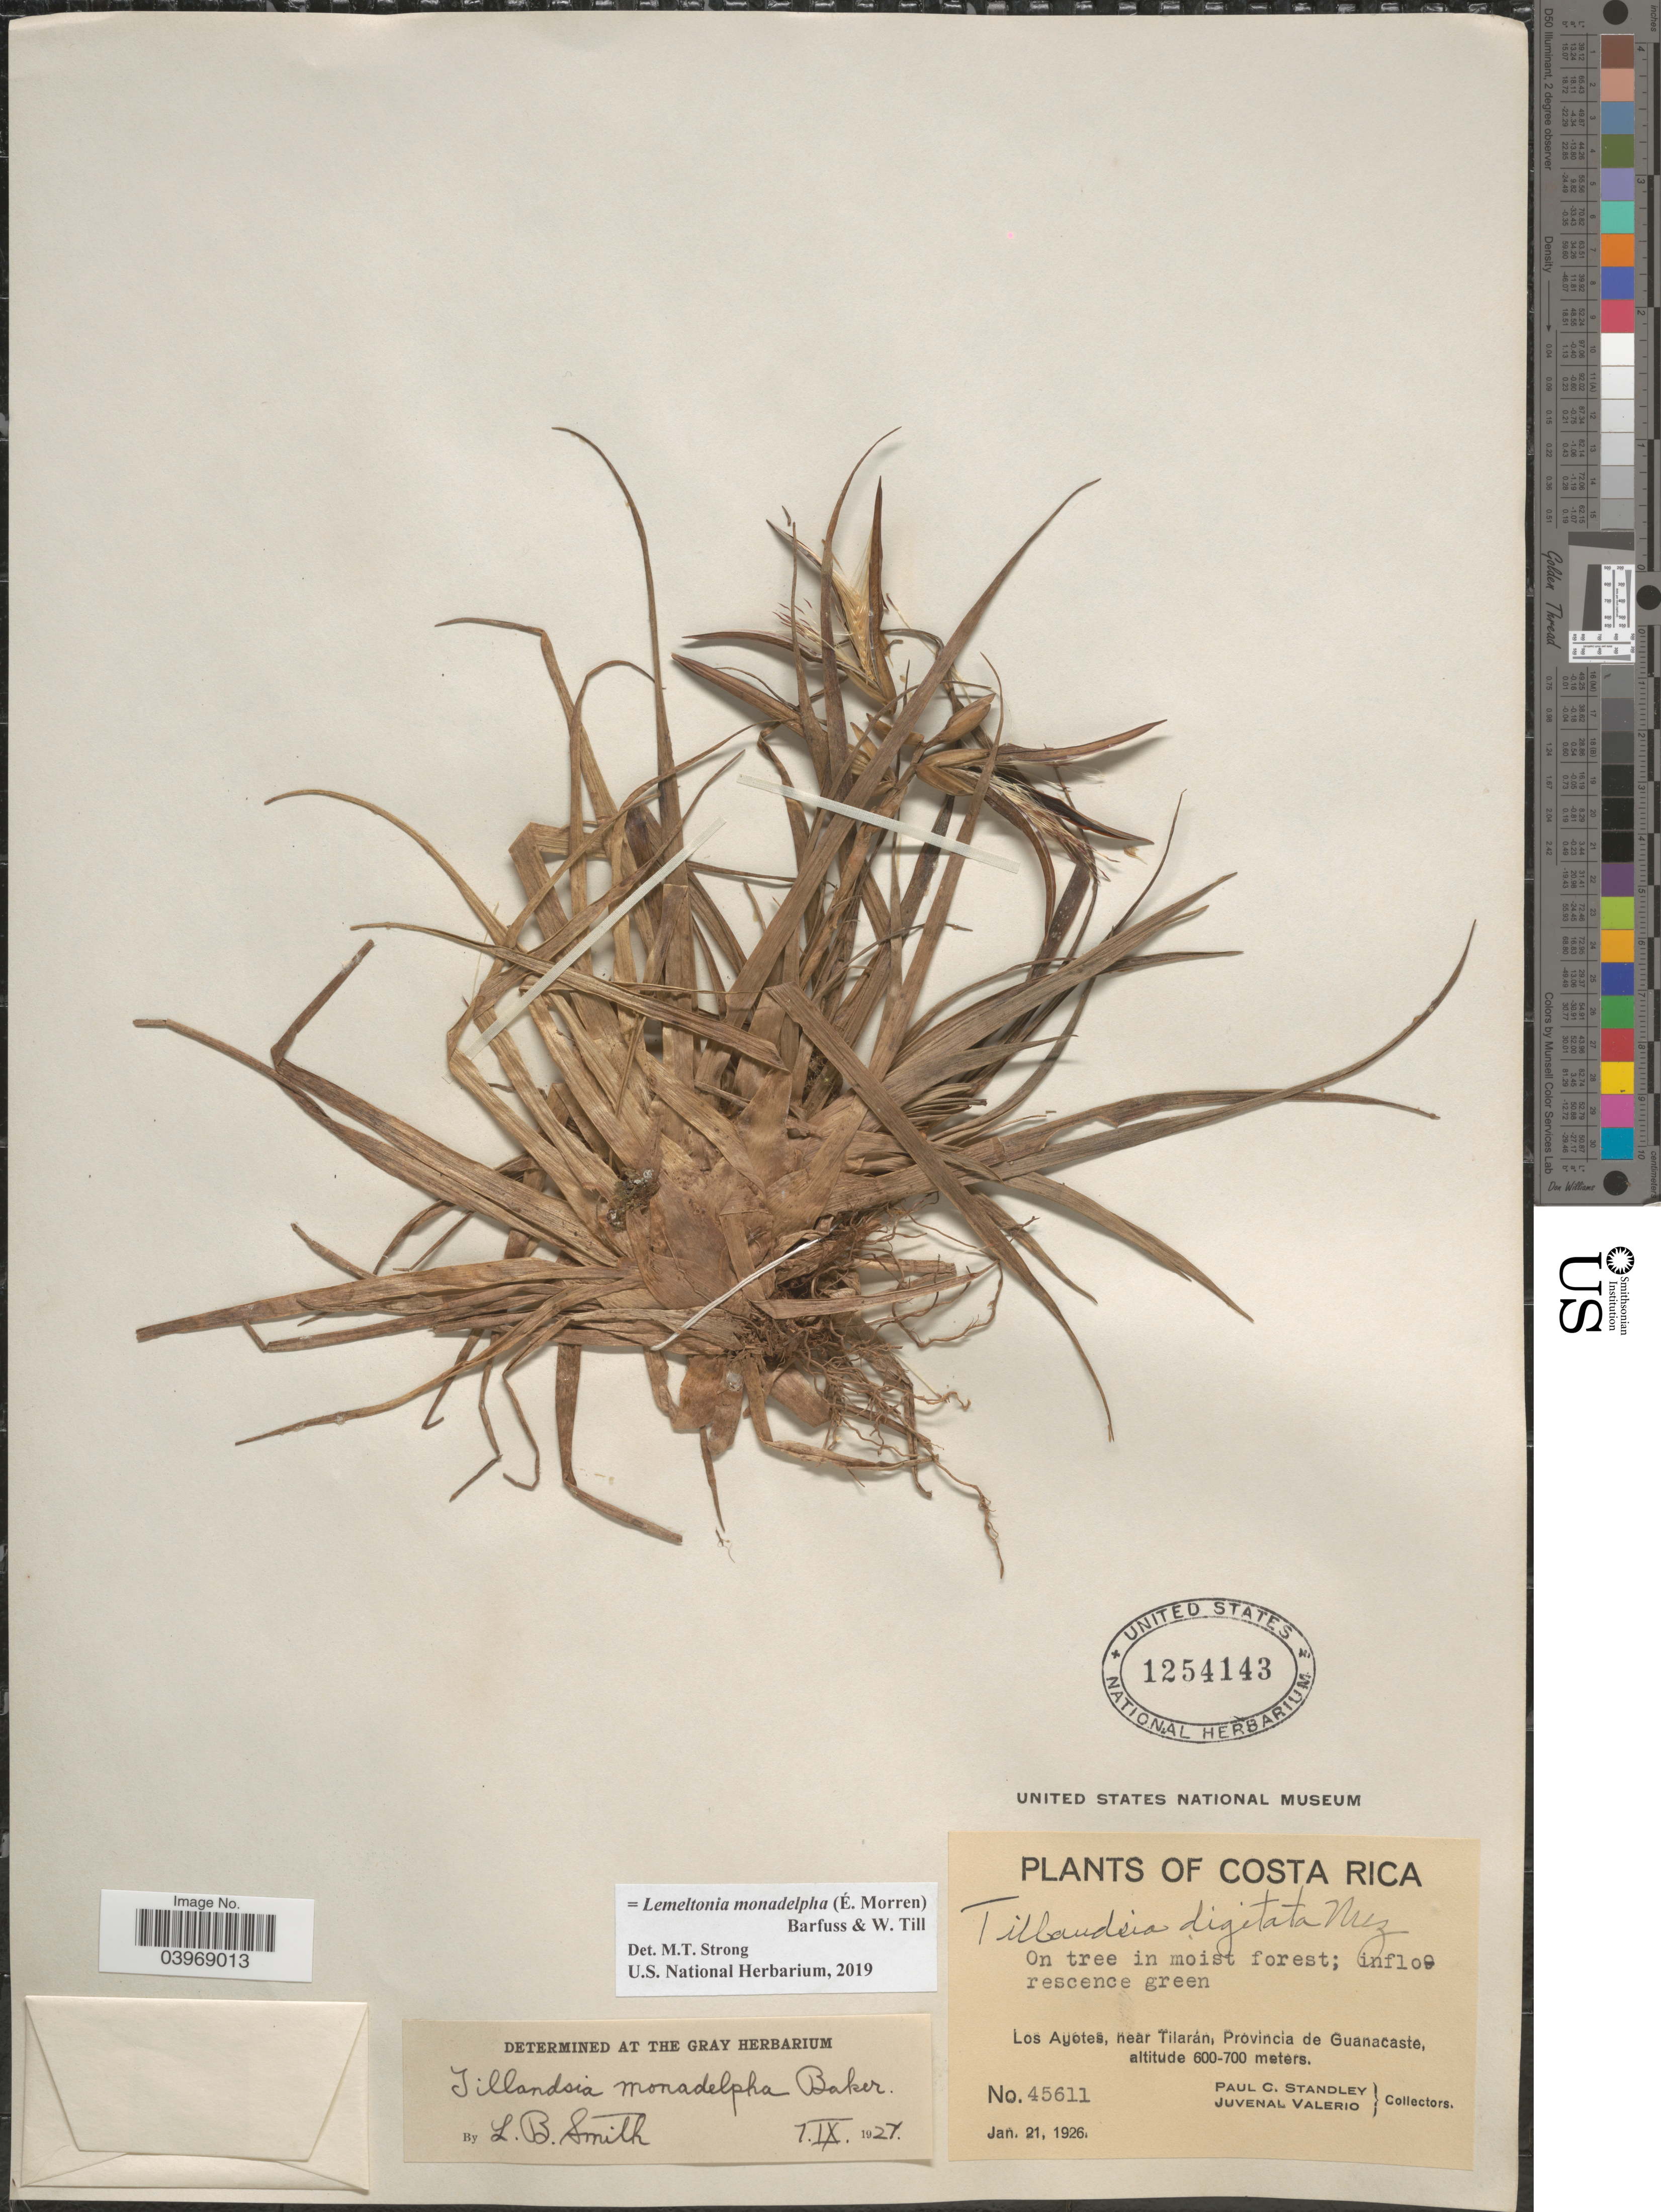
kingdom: Plantae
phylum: Tracheophyta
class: Liliopsida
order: Poales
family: Bromeliaceae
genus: Lemeltonia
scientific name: Lemeltonia monadelpha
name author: (É. Morren) Barfuss & W. Till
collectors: P. C. Standley & J. Valerio R.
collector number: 45611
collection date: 1926-01-21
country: Costa Rica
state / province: Guanacaste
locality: Los Ayotes, near Tilarán.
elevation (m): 600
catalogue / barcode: US 1254143